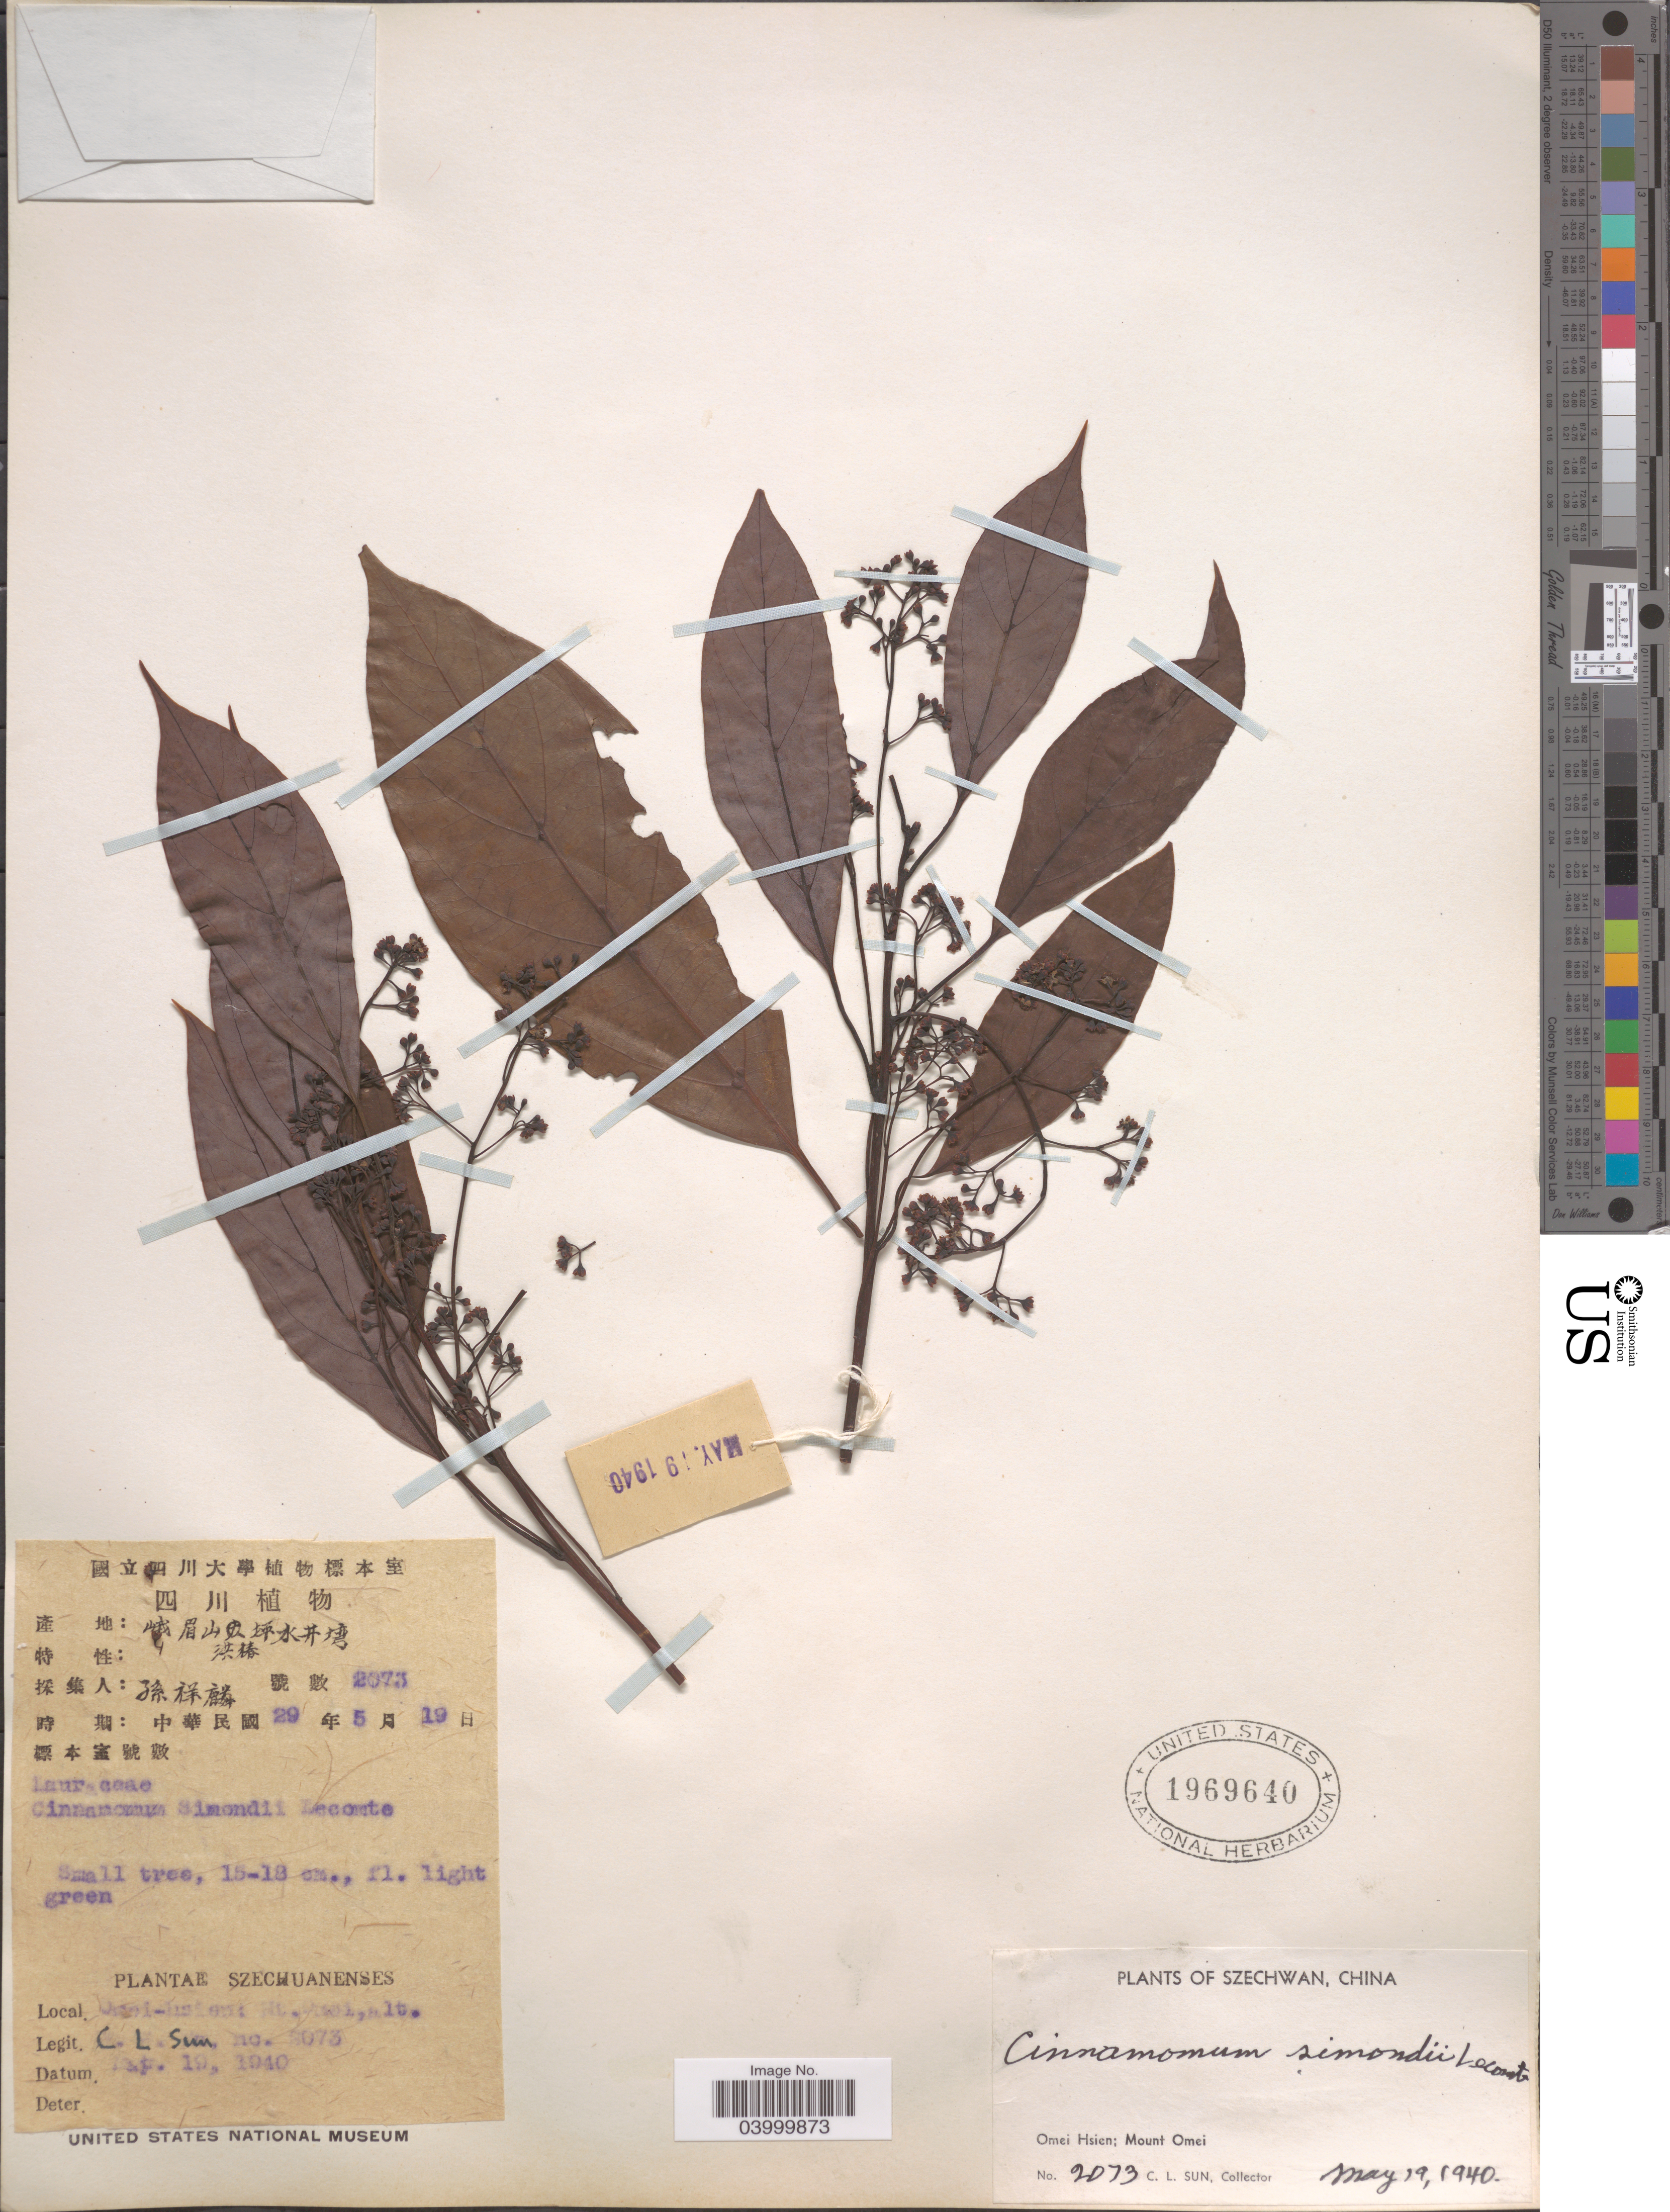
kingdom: Plantae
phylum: Tracheophyta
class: Magnoliopsida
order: Laurales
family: Lauraceae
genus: Cinnamomum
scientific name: Cinnamomum simondii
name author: Lecomte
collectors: C. Sun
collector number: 2073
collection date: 1940-05-19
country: China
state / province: Sichuan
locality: Szechwan. Omei Hsien; Mount Omei.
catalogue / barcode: US 1969640